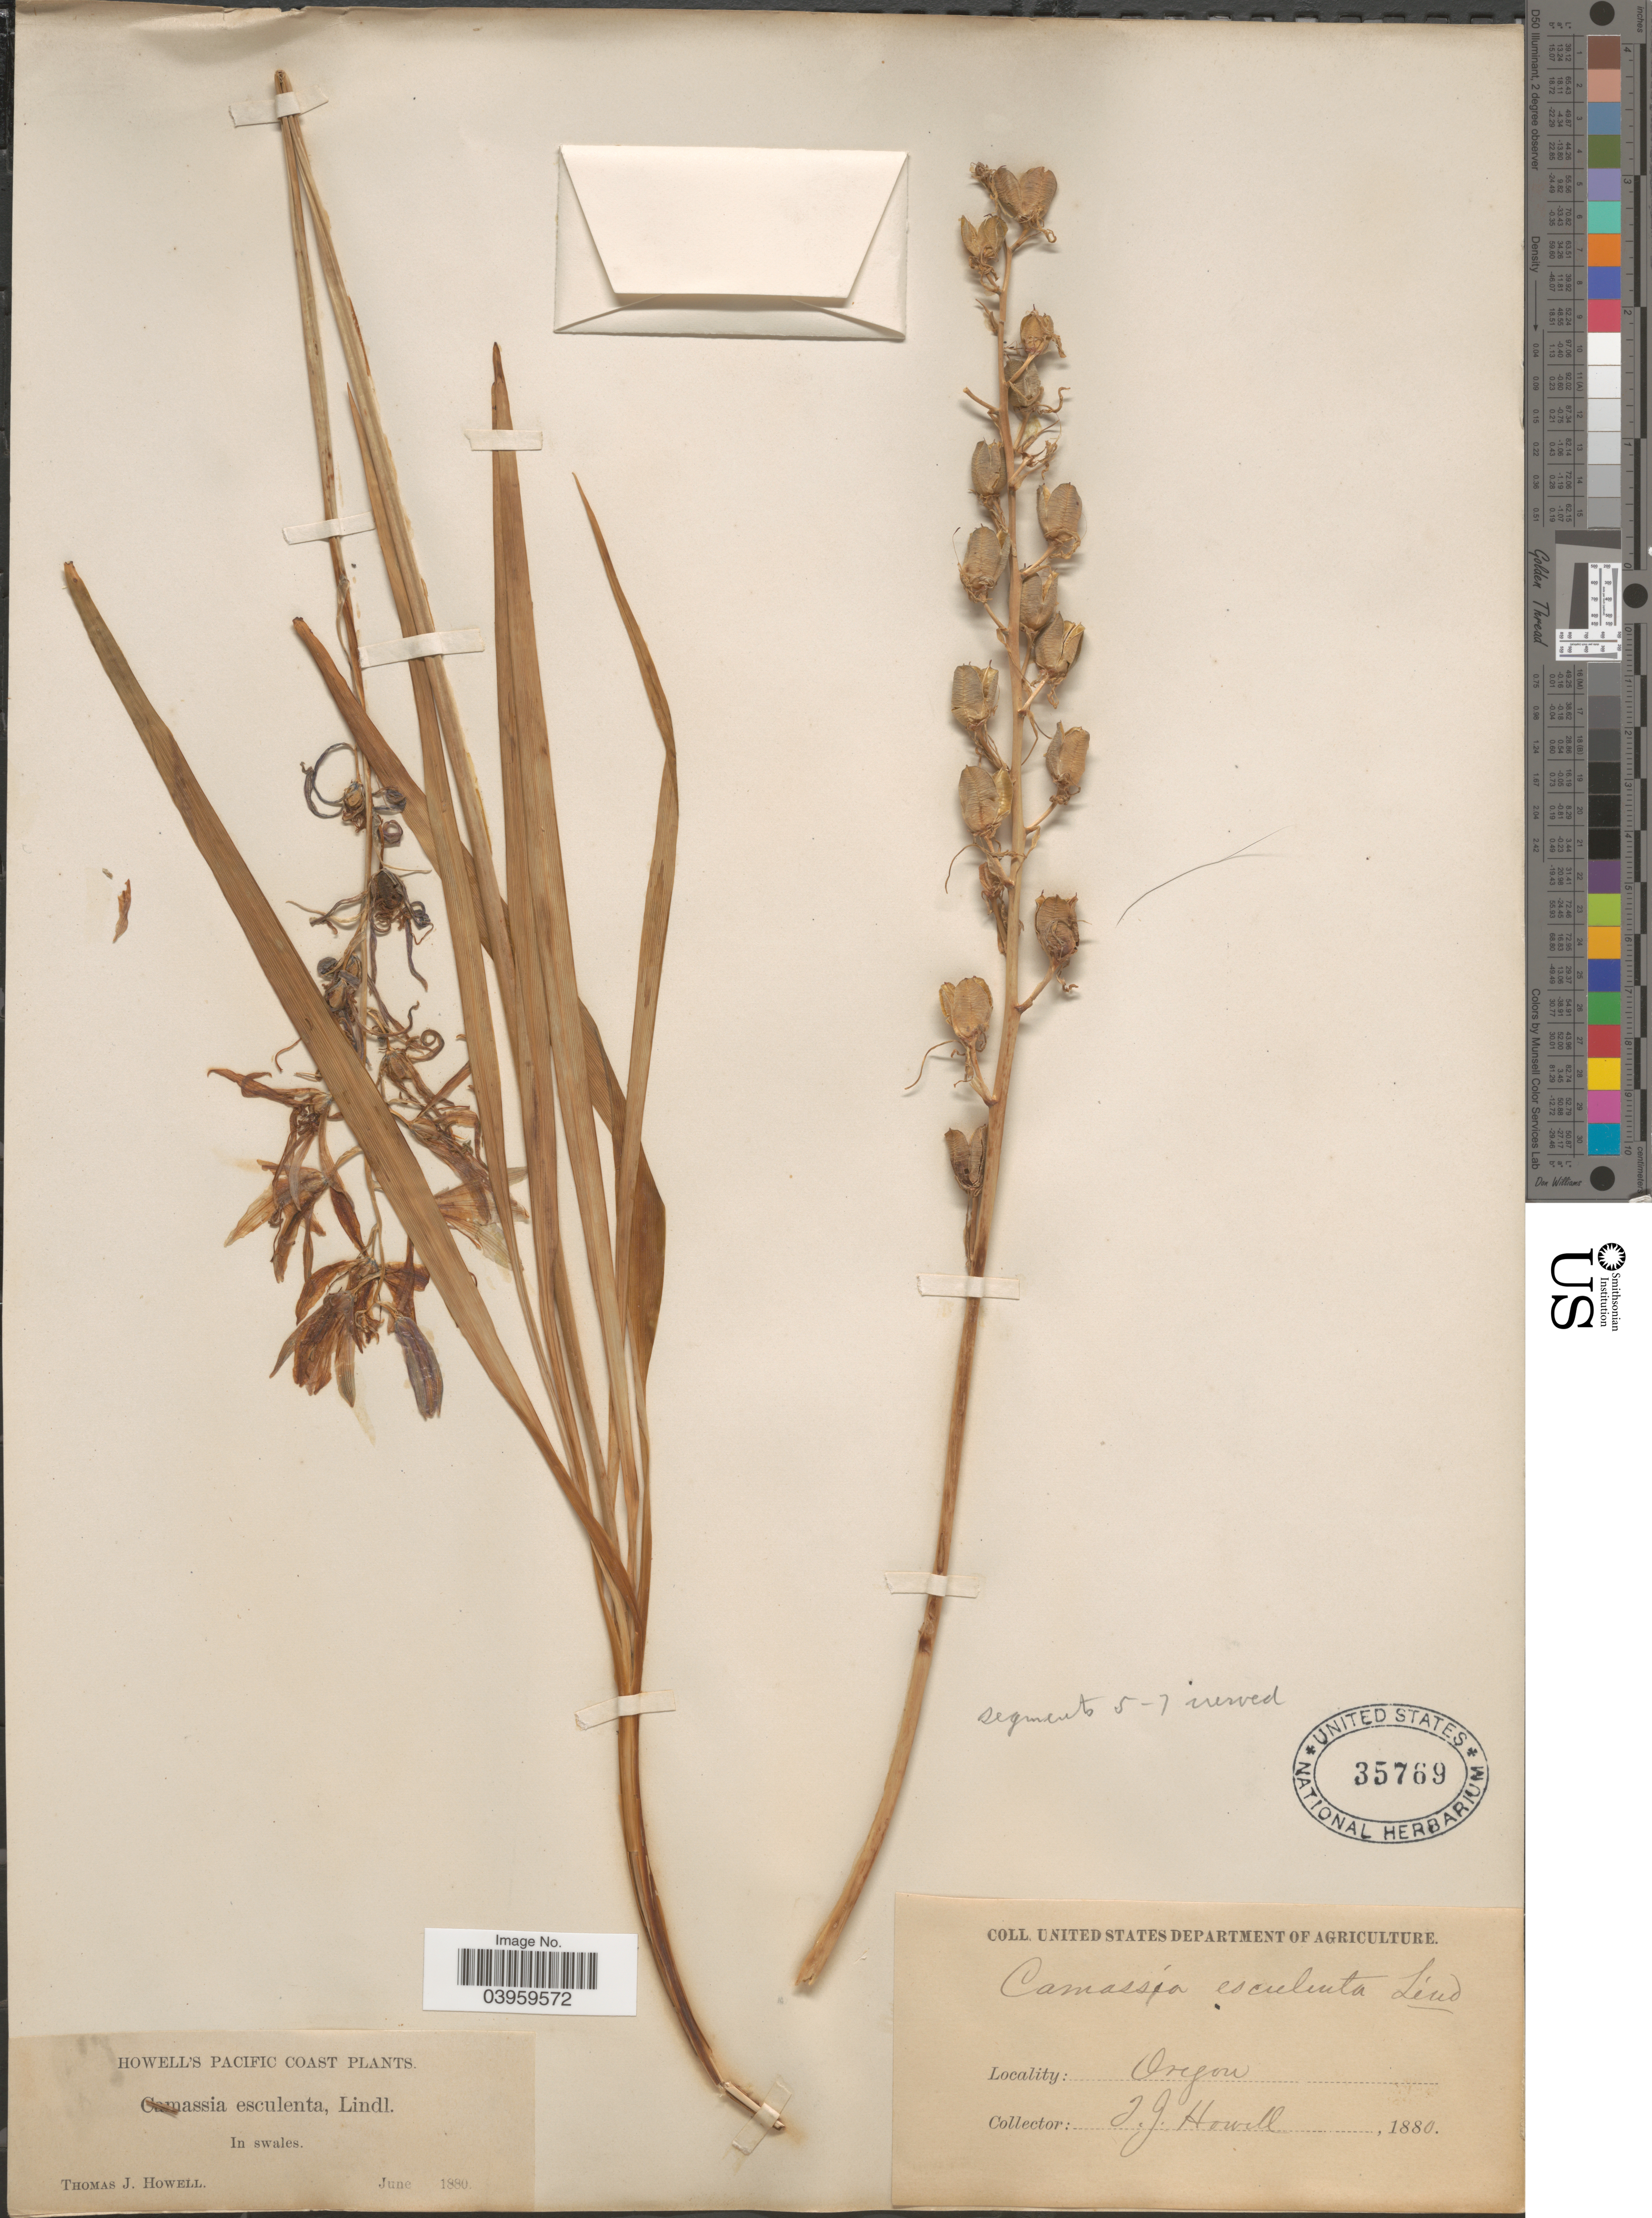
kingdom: Plantae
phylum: Tracheophyta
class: Liliopsida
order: Asparagales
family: Asparagaceae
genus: Camassia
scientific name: Camassia quamash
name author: (Pursh) Greene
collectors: T. J. Howell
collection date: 1880-06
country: United States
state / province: Oregon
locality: Pacific Coast. In swales.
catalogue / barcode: US 35769